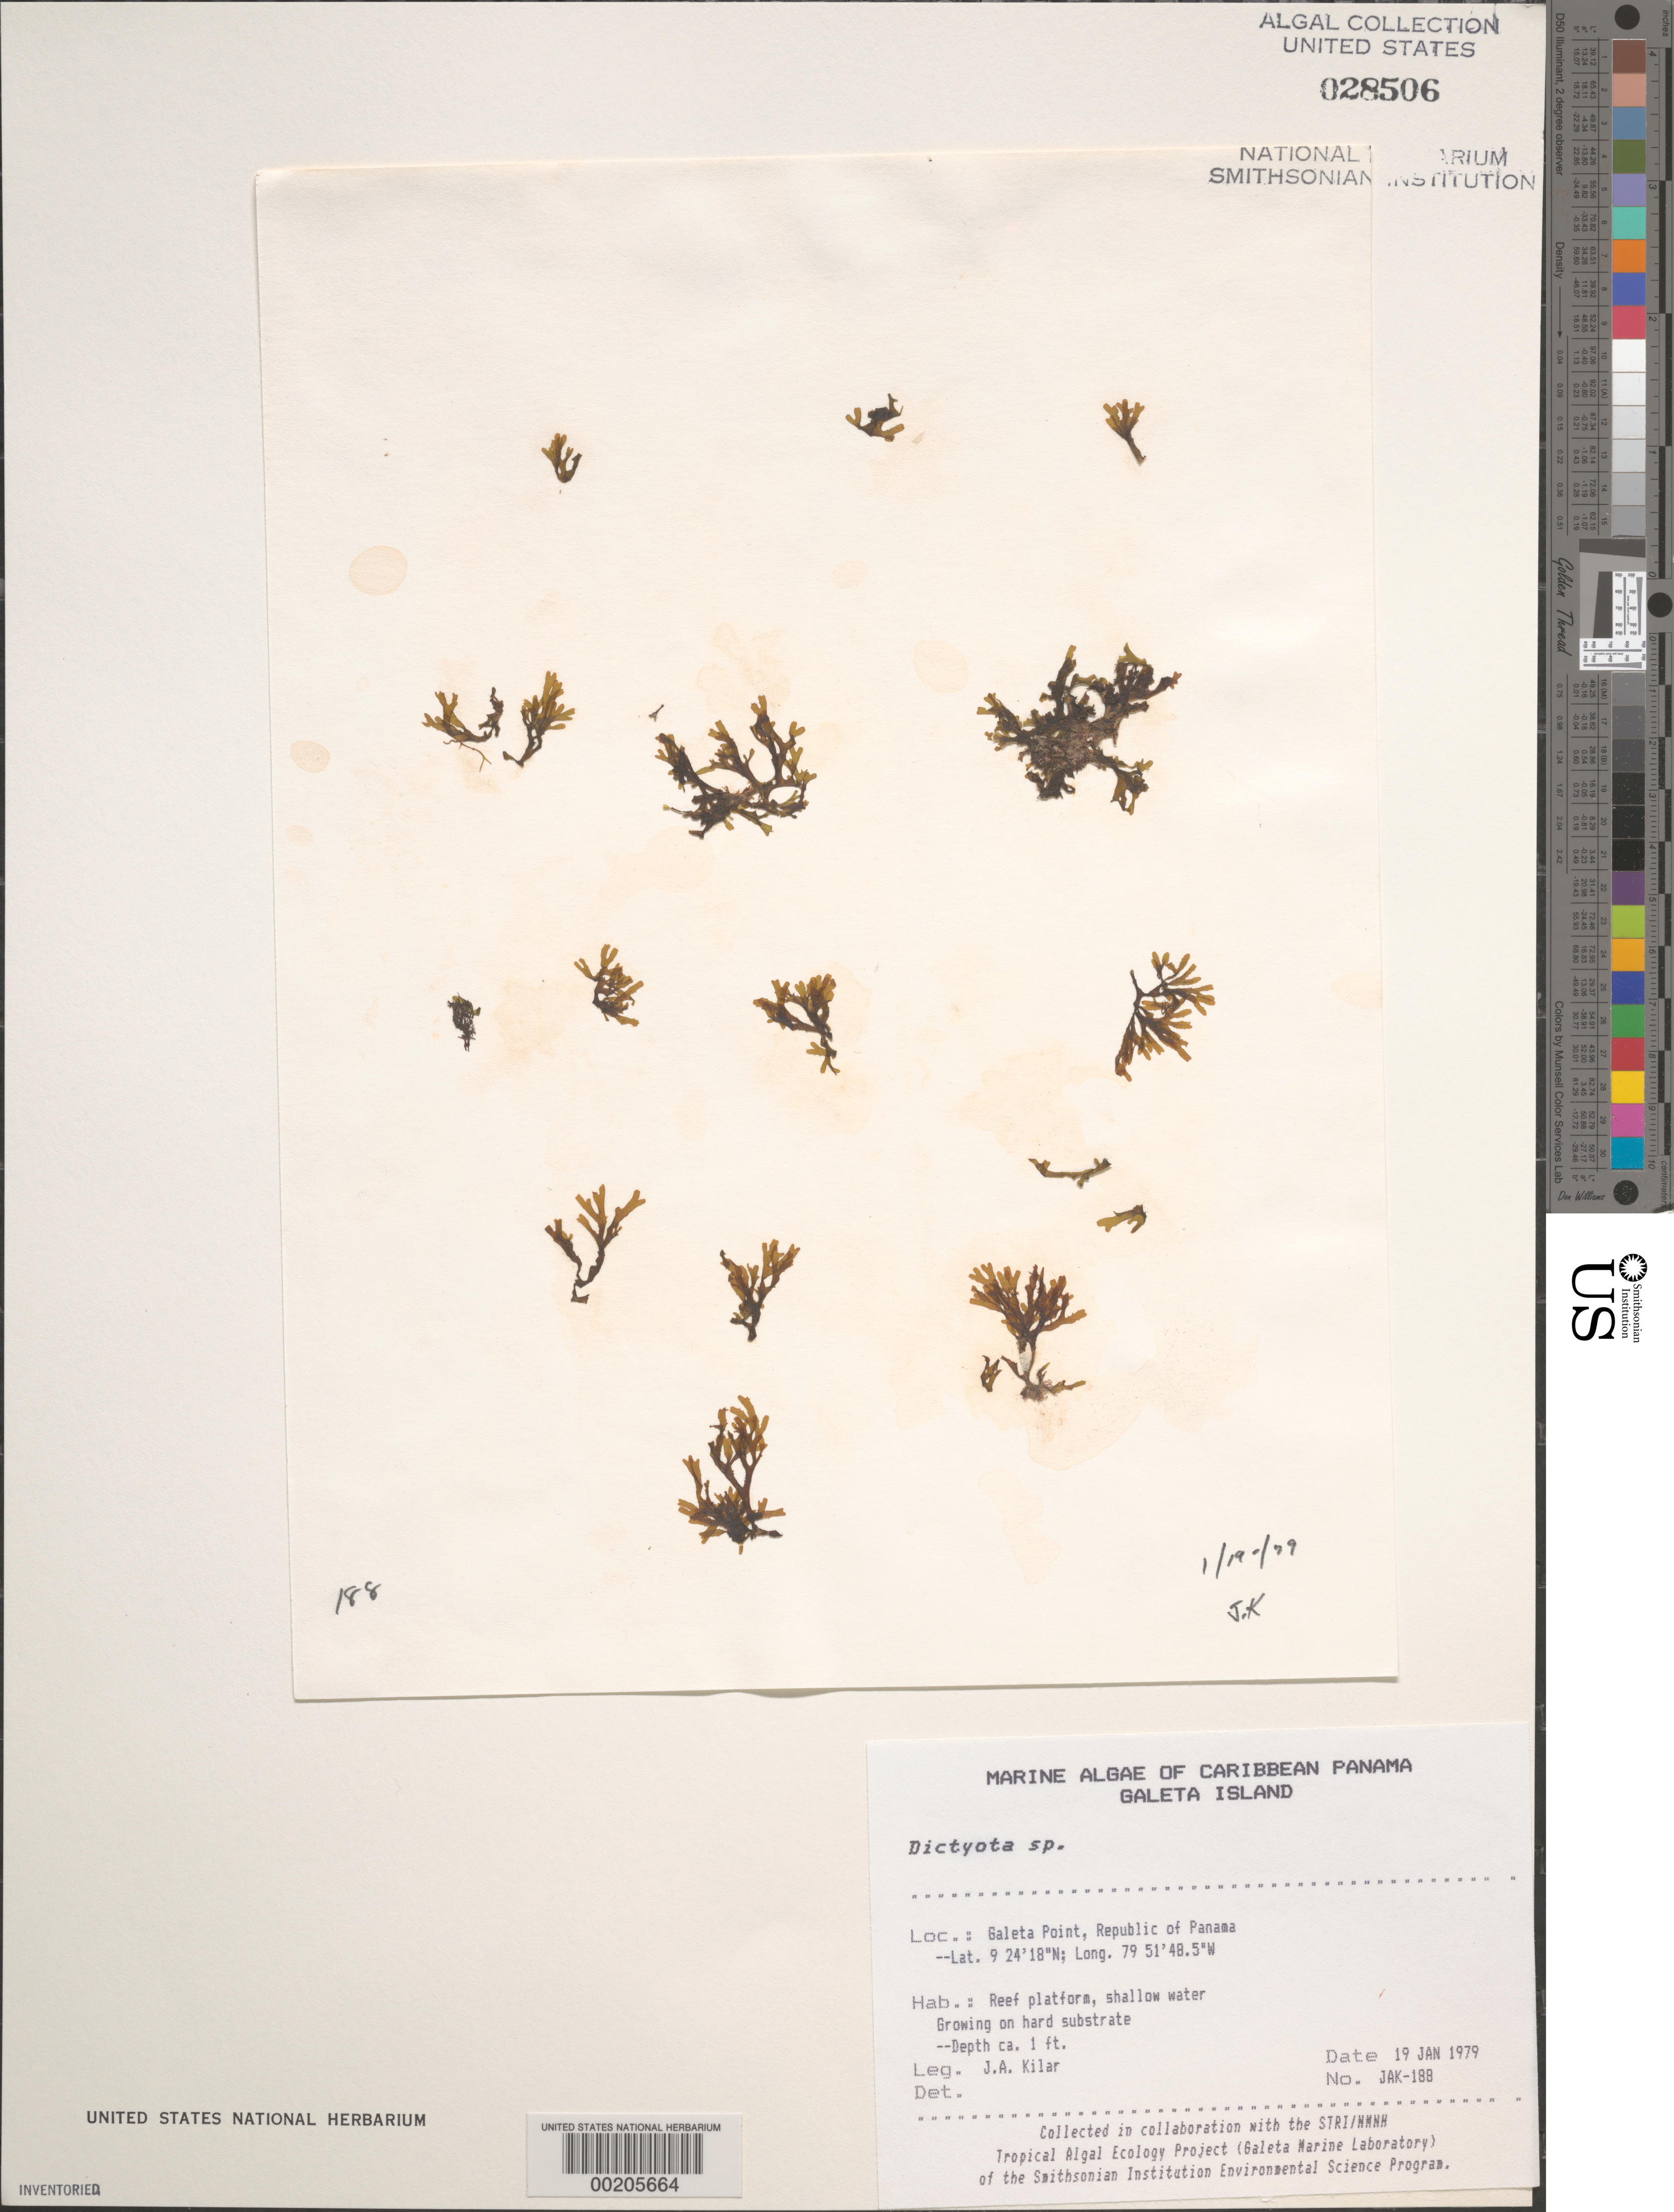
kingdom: Chromista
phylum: Ochrophyta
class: Phaeophyceae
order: Dictyotales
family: Dictyotaceae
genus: Dictyota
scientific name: Dictyota sp.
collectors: J. A. Kilar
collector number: JAK-188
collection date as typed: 19 Jan 1979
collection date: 1979-01-19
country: Panama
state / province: Colón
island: Galeta Island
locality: Galeta Point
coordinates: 9 24' 18" N, 79 51' 48.5" W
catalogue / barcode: US 28506